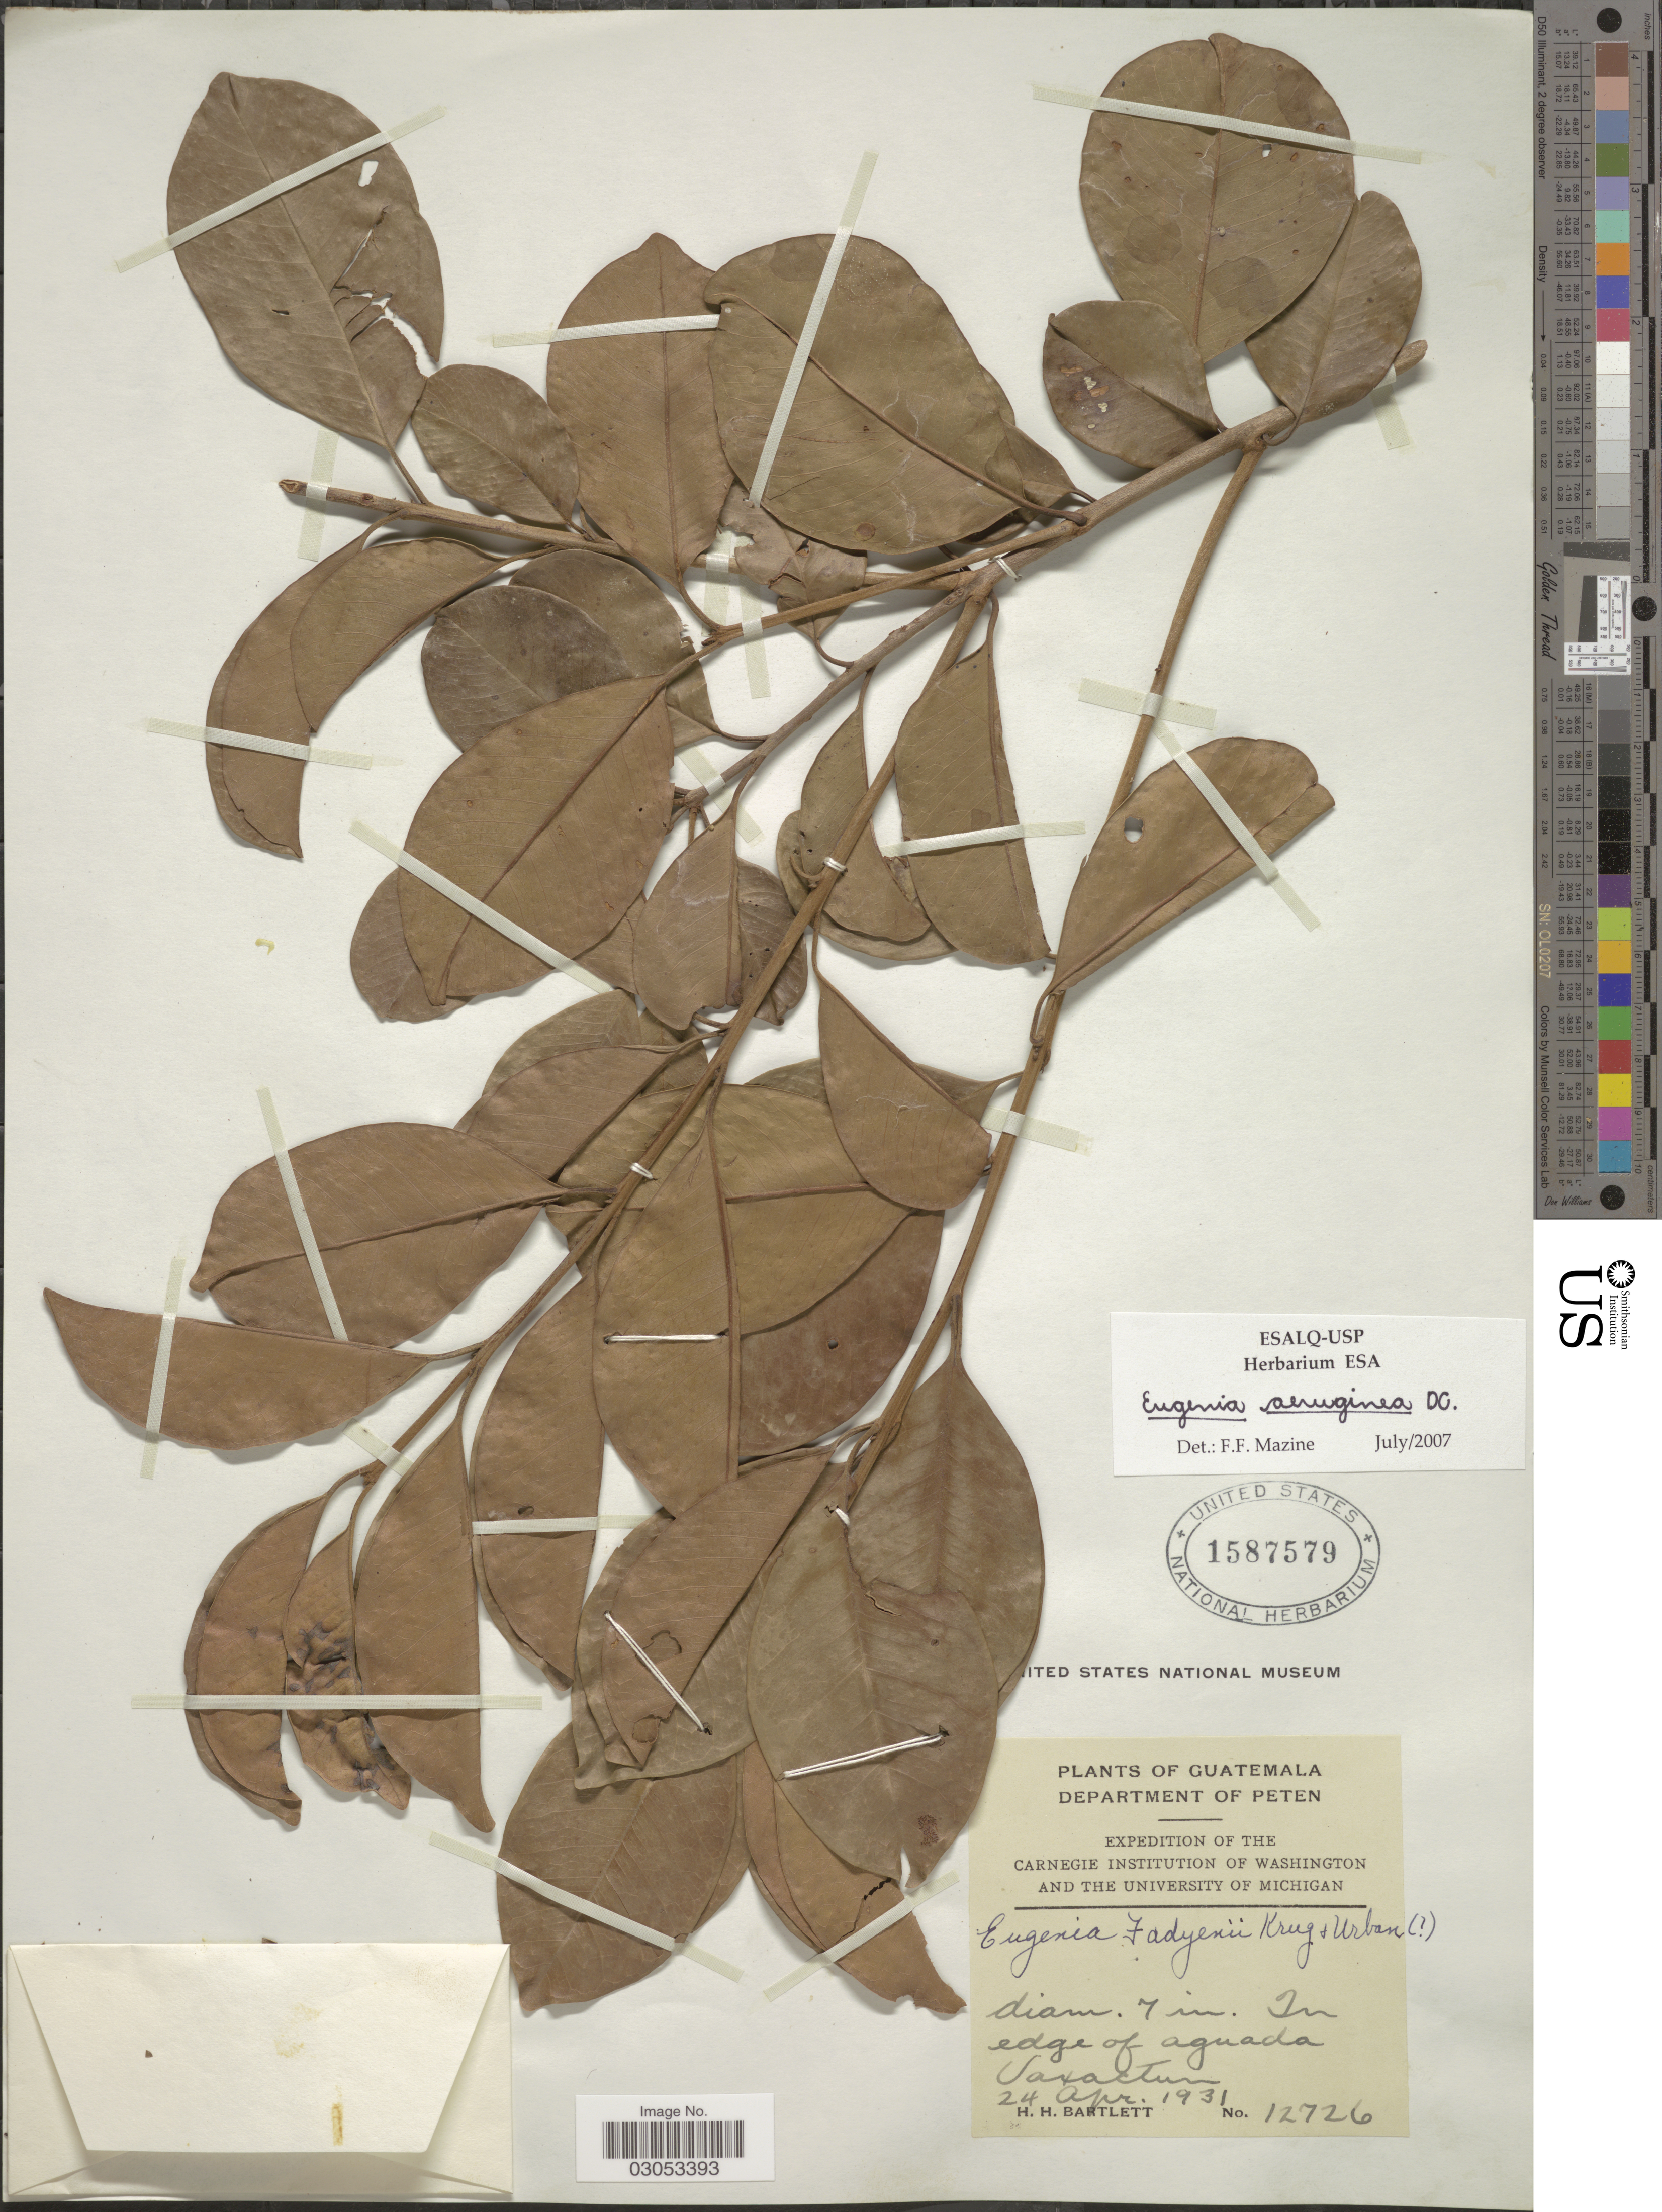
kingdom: Plantae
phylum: Tracheophyta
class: Magnoliopsida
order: Myrtales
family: Myrtaceae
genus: Eugenia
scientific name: Eugenia aeruginea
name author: DC.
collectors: H. H. Bartlett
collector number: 12726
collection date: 1931-04-24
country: Guatemala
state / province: El Petén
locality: Department of Peten, edge of aguada, Uaxactum.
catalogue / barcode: US 1587579